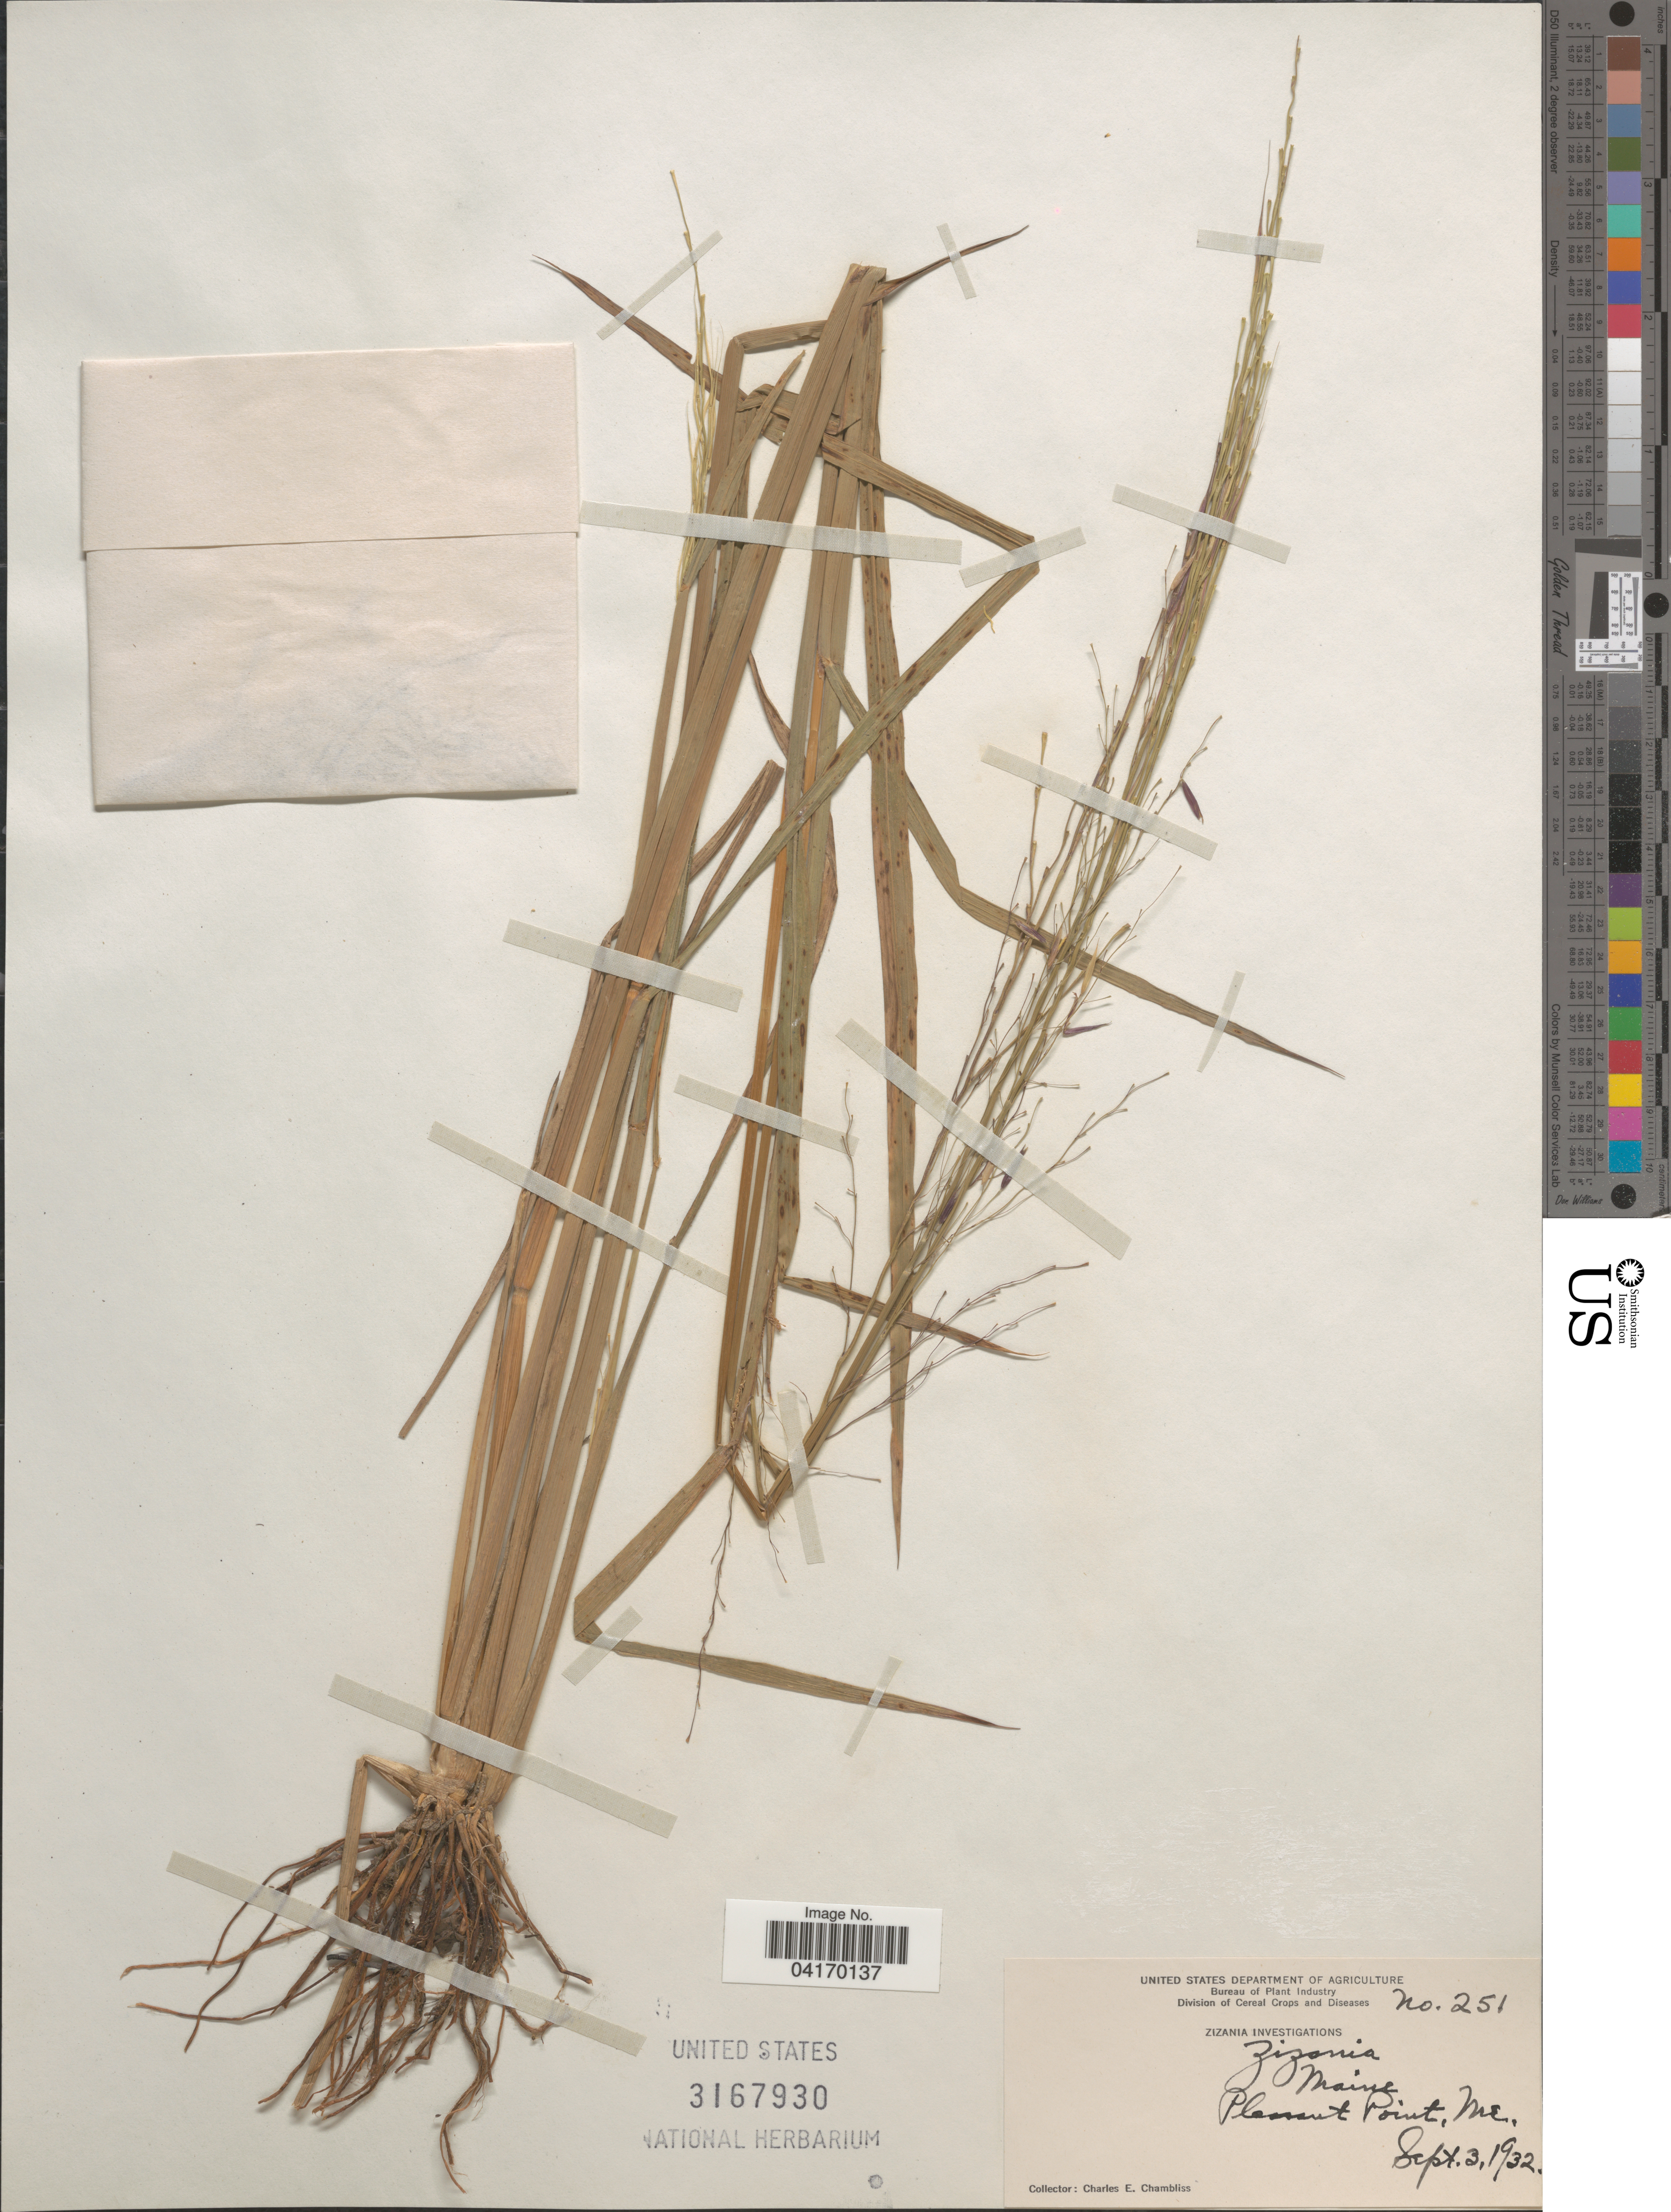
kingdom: Plantae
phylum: Tracheophyta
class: Liliopsida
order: Poales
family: Poaceae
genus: Zizania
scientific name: Zizania aquatica var. brevis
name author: Fassett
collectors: C. Chambliss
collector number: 251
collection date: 1932-09-03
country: United States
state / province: Maine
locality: Pleasant Point.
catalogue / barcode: US 3167930